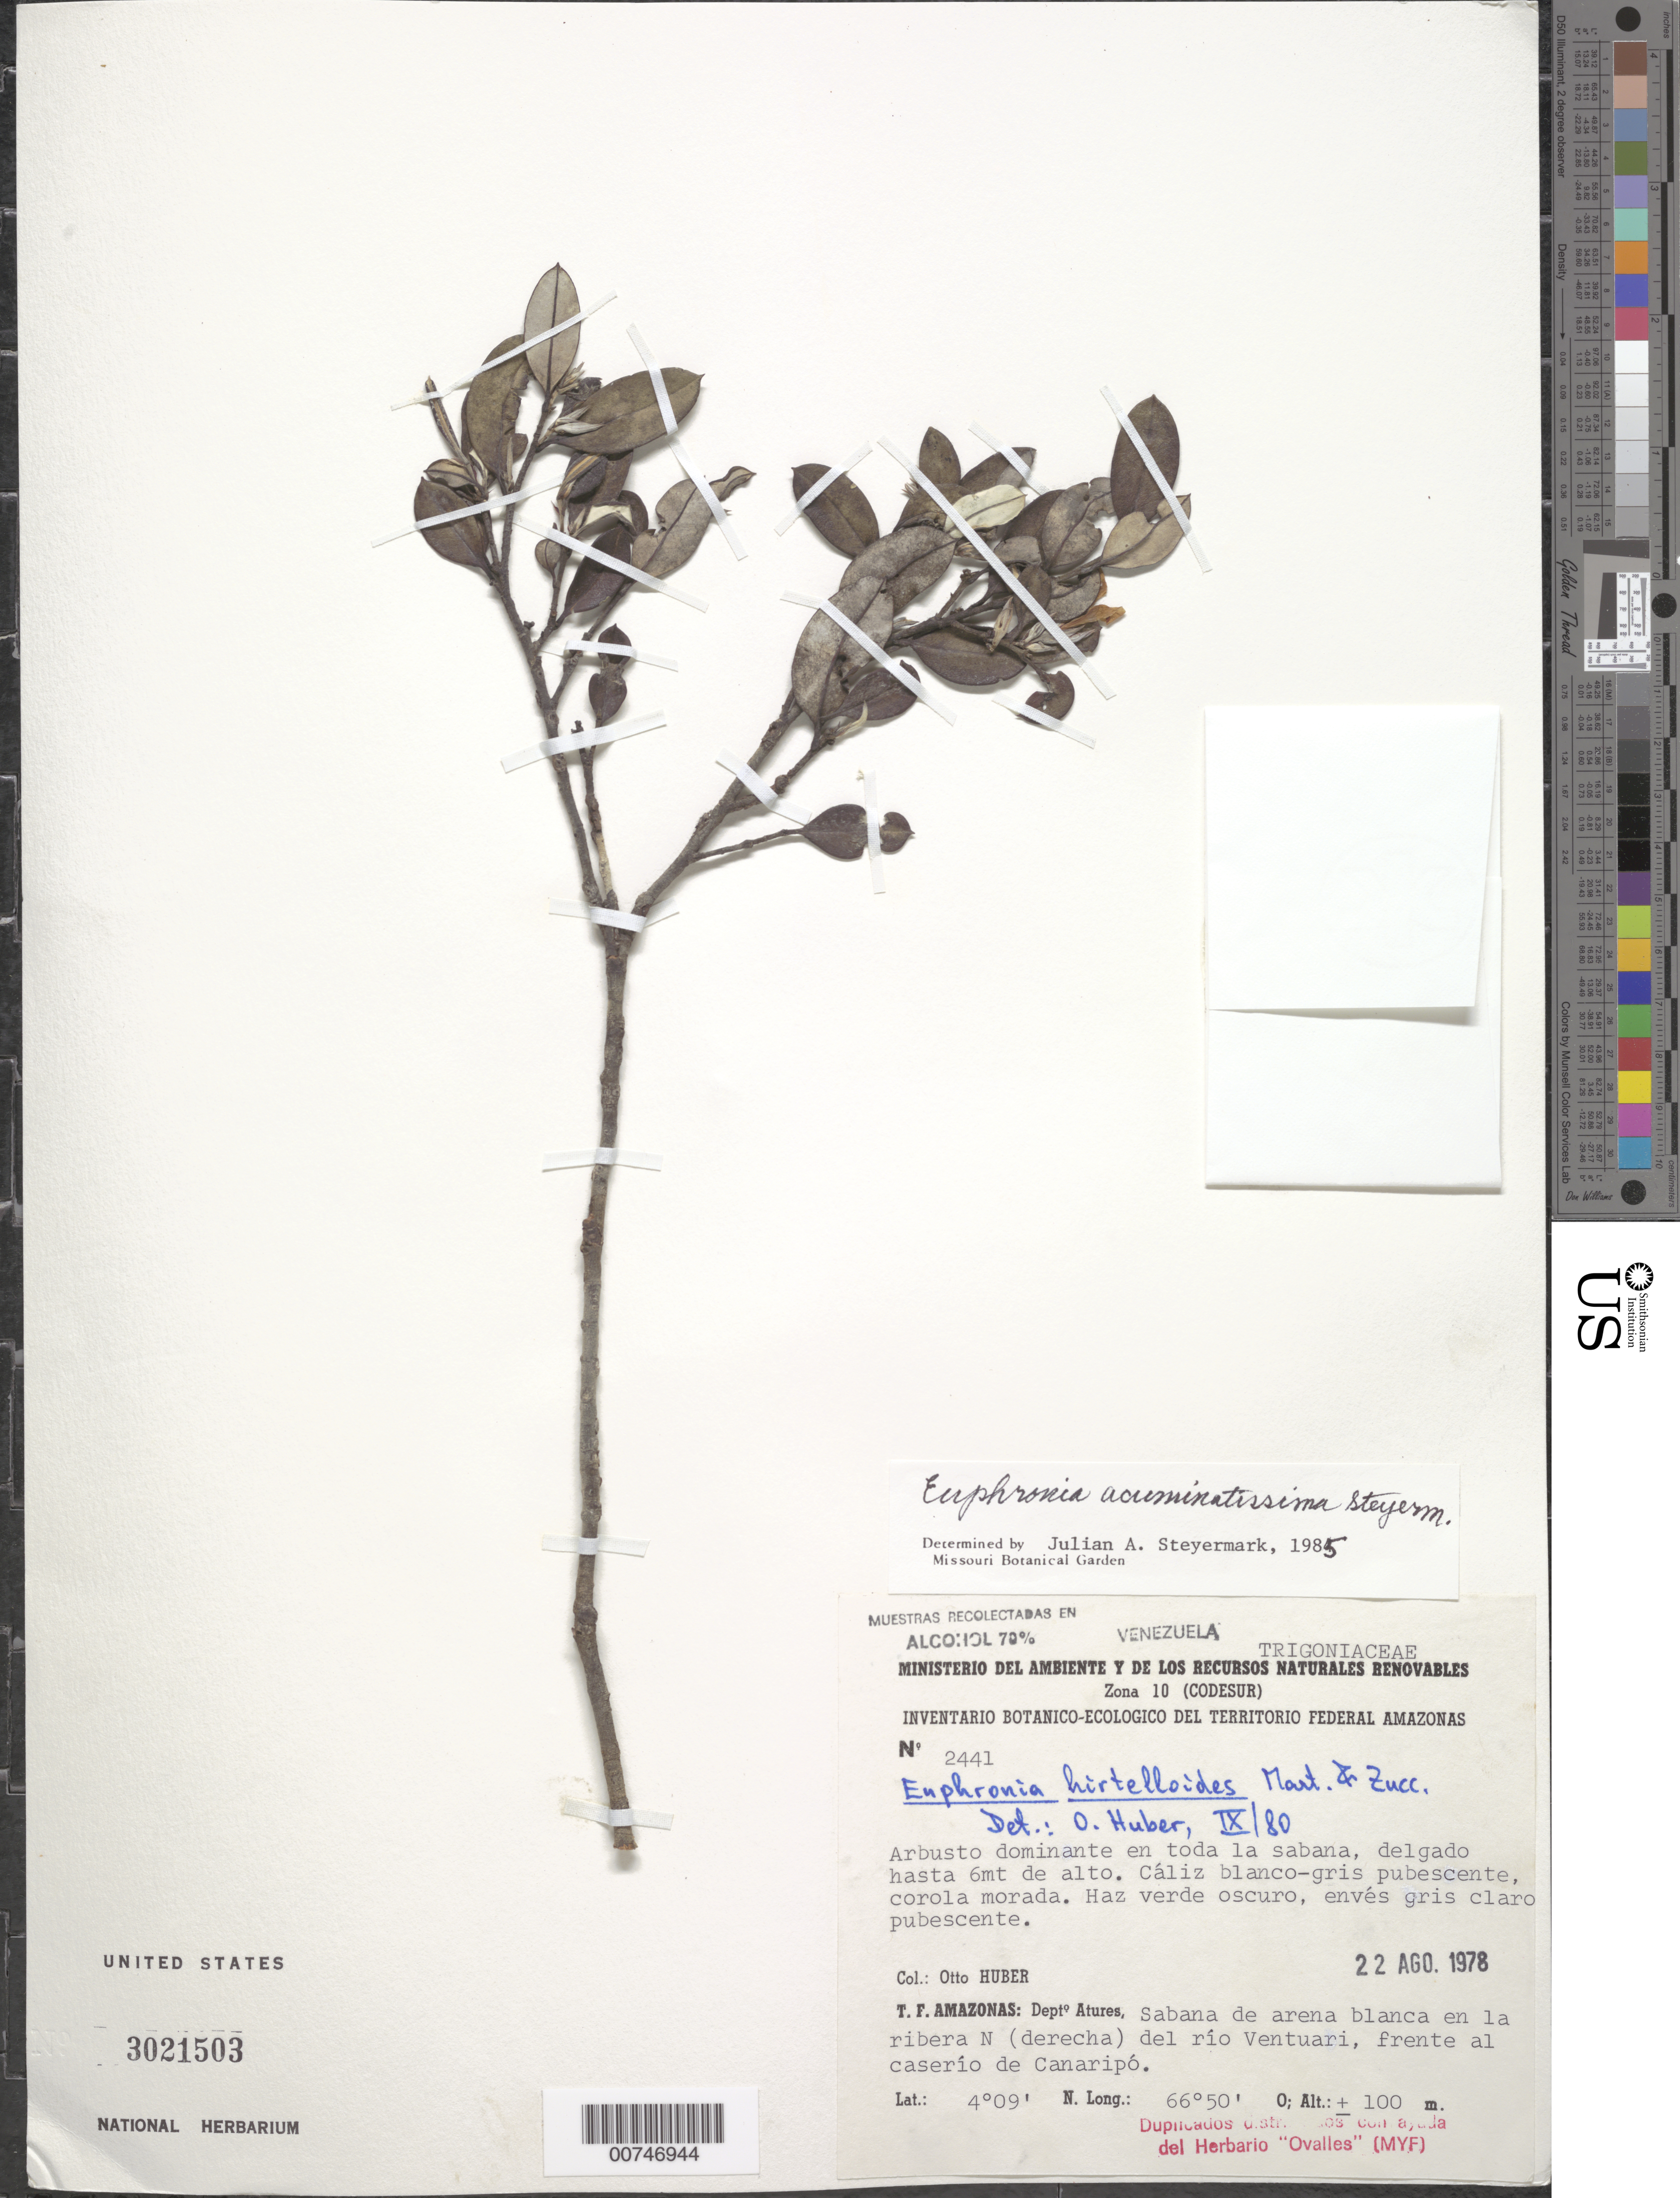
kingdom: Plantae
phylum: Tracheophyta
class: Magnoliopsida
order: Malpighiales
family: Euphroniaceae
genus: Euphronia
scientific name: Euphronia acuminatissima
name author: Steyerm.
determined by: Steyermark, Julian A., (VEN)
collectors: O. Huber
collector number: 2441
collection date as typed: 22-Aug-78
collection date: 1978-08-22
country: Venezuela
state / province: Amazonas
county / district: Atures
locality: Río Ventuari, N (derecha), frente al caserío de Canaripó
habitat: Savanna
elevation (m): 100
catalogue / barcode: US 3021503